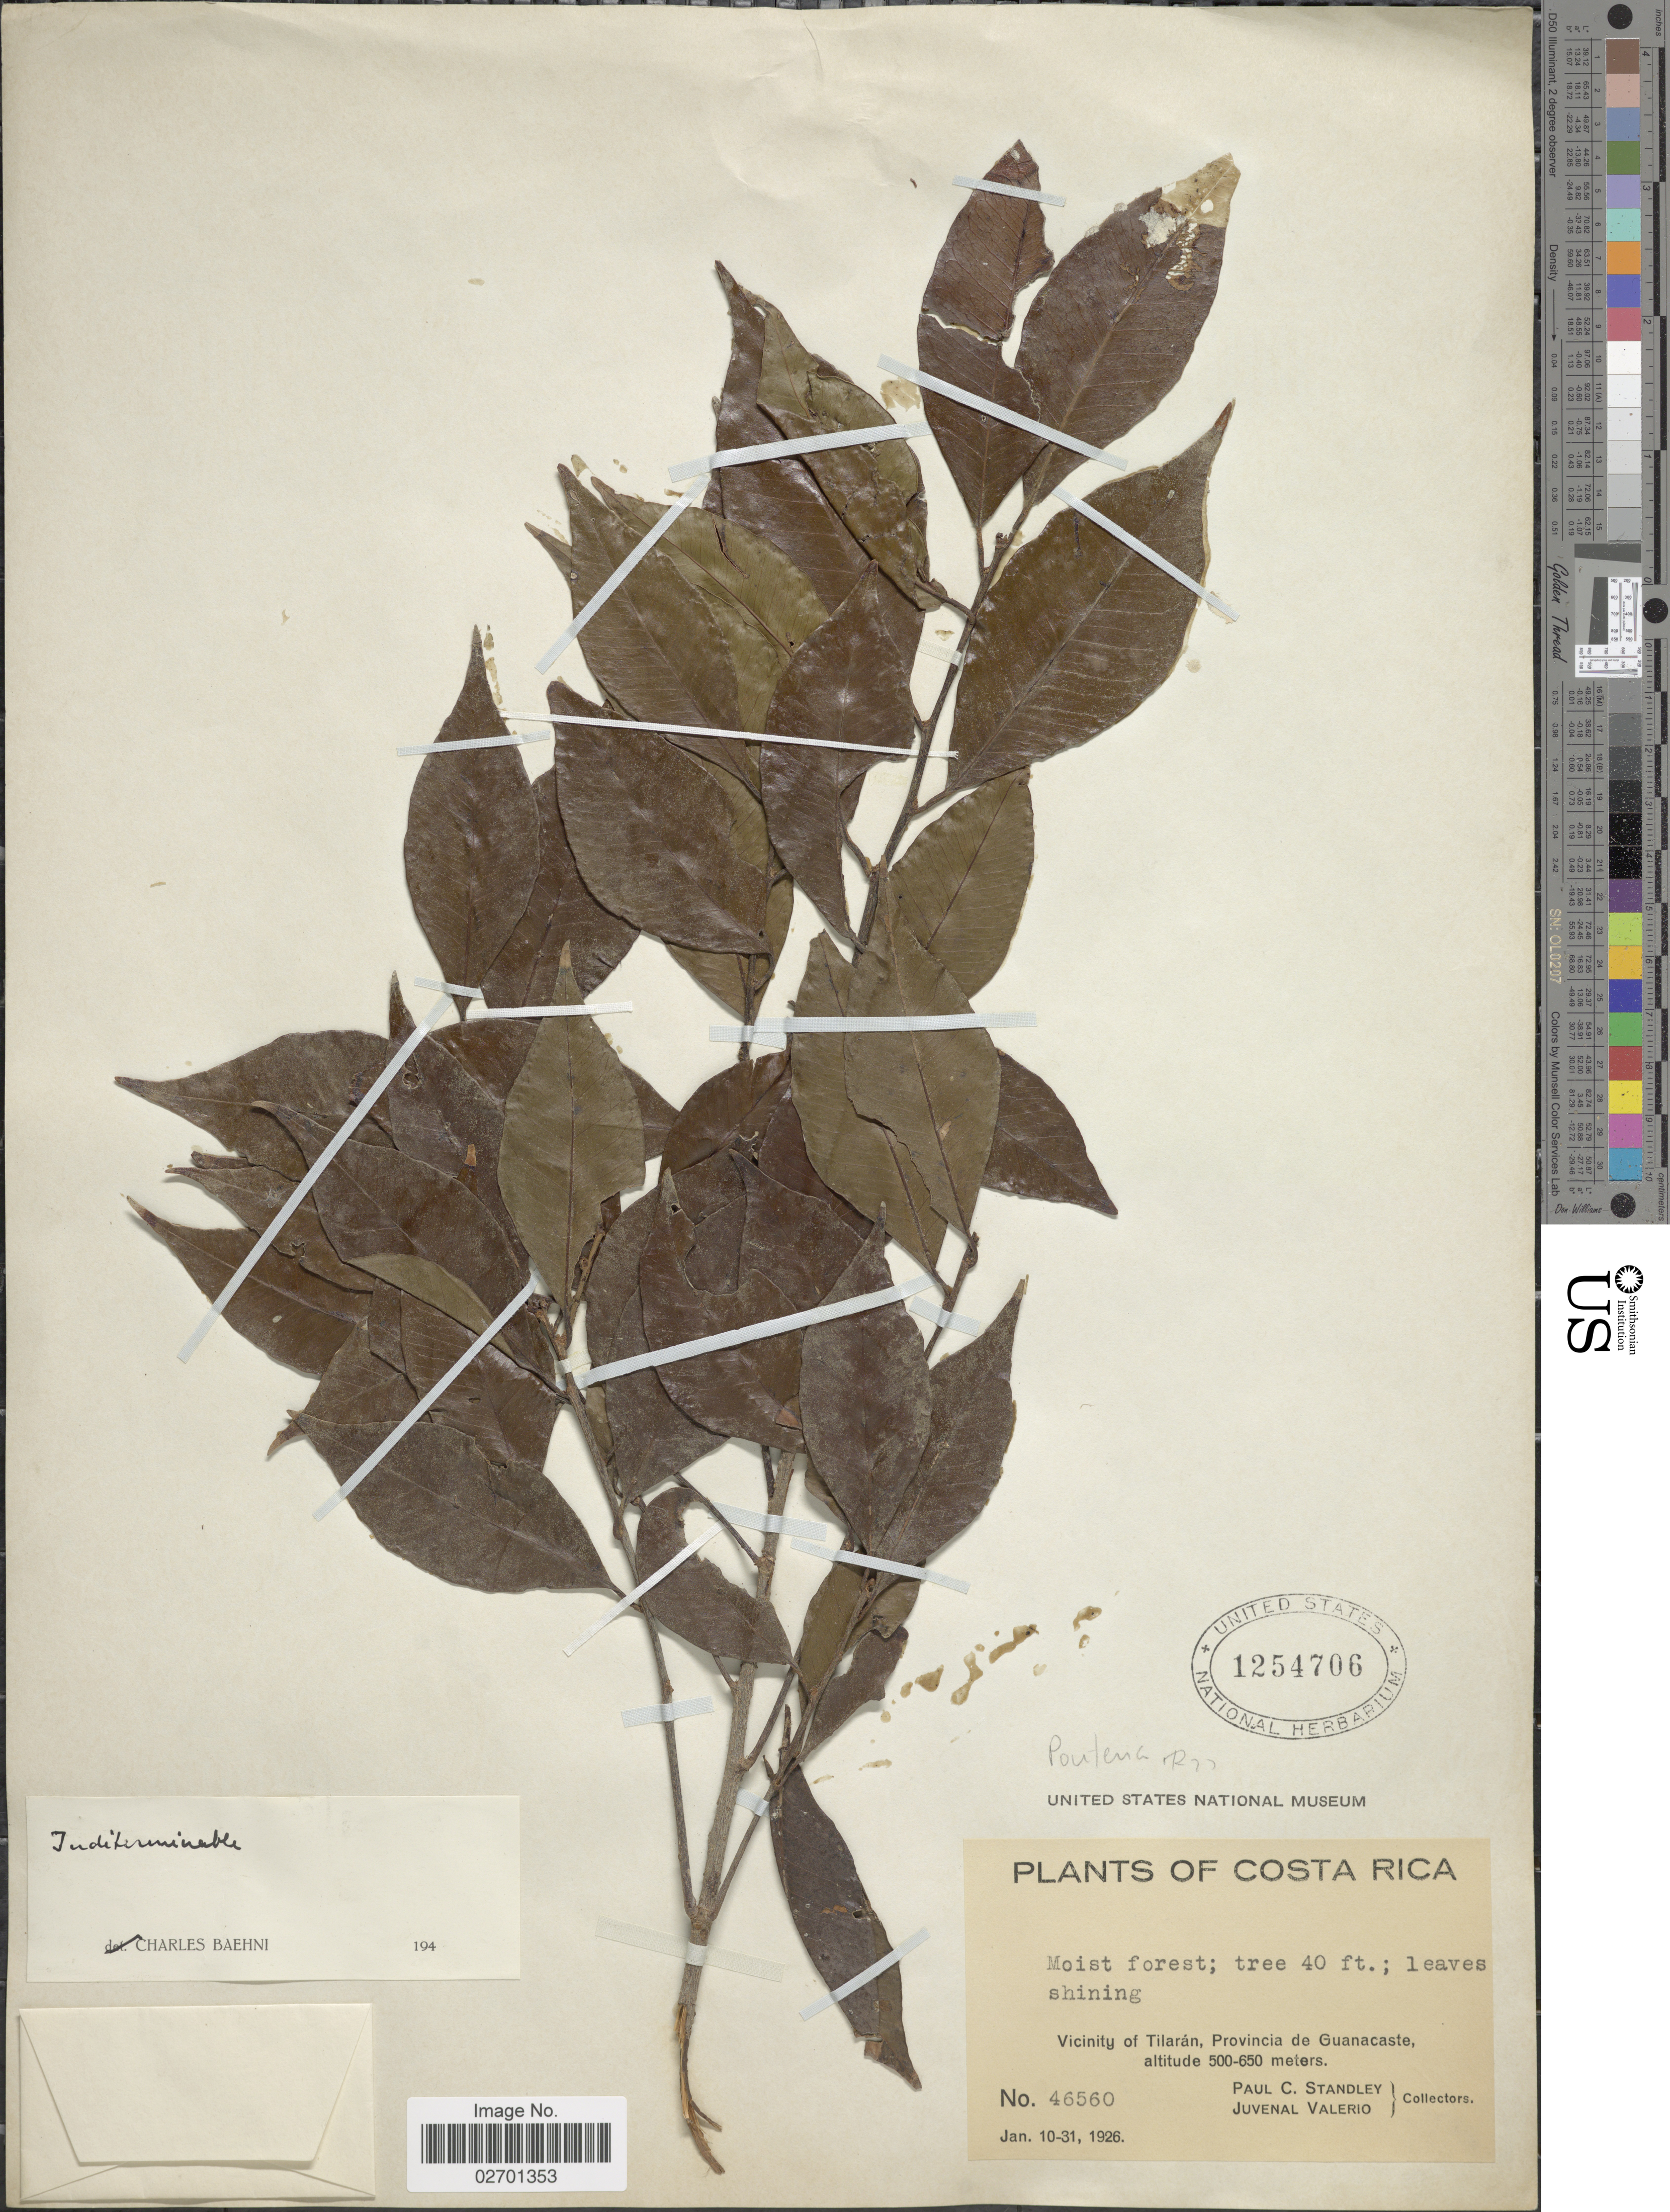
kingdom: Plantae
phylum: Tracheophyta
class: Magnoliopsida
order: Ericales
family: Sapotaceae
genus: Pouteria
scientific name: Pouteria sp.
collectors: P. C. Standley & J. Valerio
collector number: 46560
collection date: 1926-01-10/1926-01-31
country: Costa Rica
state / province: Guanacaste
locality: Moist forest, Vicinity of Tilaran.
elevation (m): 500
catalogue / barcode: US 1254706